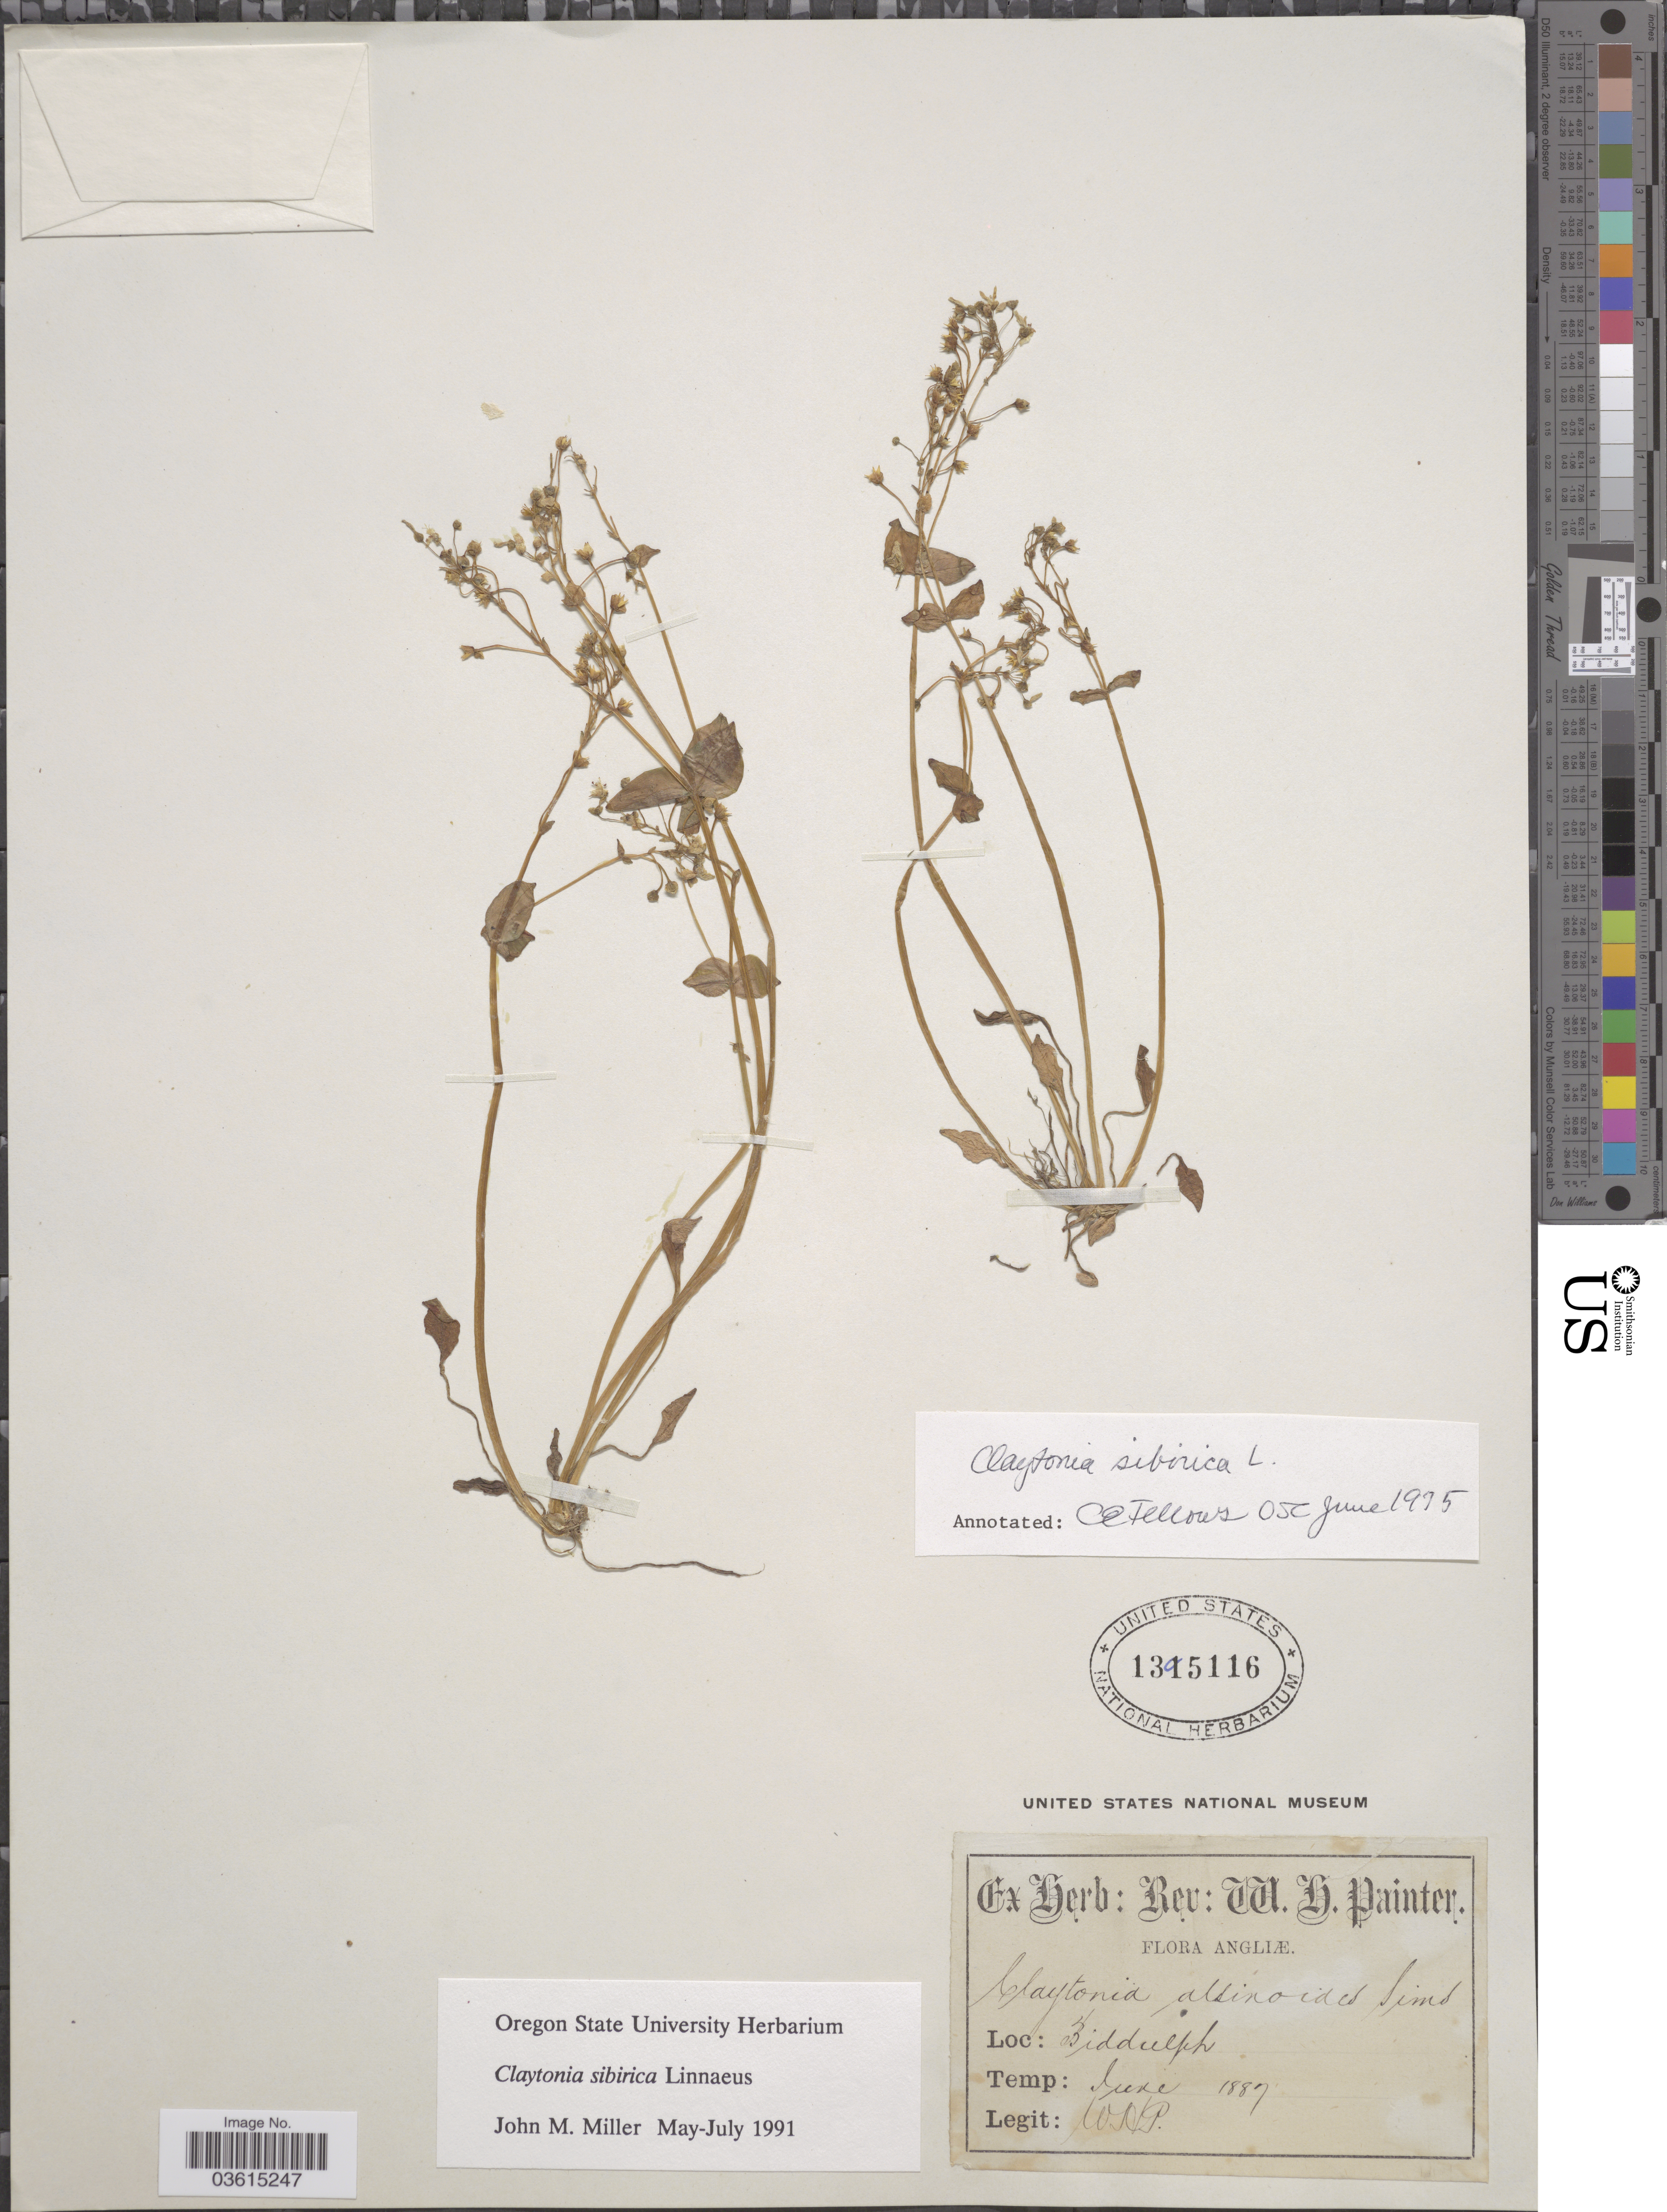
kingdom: Plantae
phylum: Tracheophyta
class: Magnoliopsida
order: Caryophyllales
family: Montiaceae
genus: Claytonia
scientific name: Claytonia sibirica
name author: L.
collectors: W. H. Painter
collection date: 1889-06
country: United Kingdom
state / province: England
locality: Angliæ. Biddulph.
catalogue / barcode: US 1395116